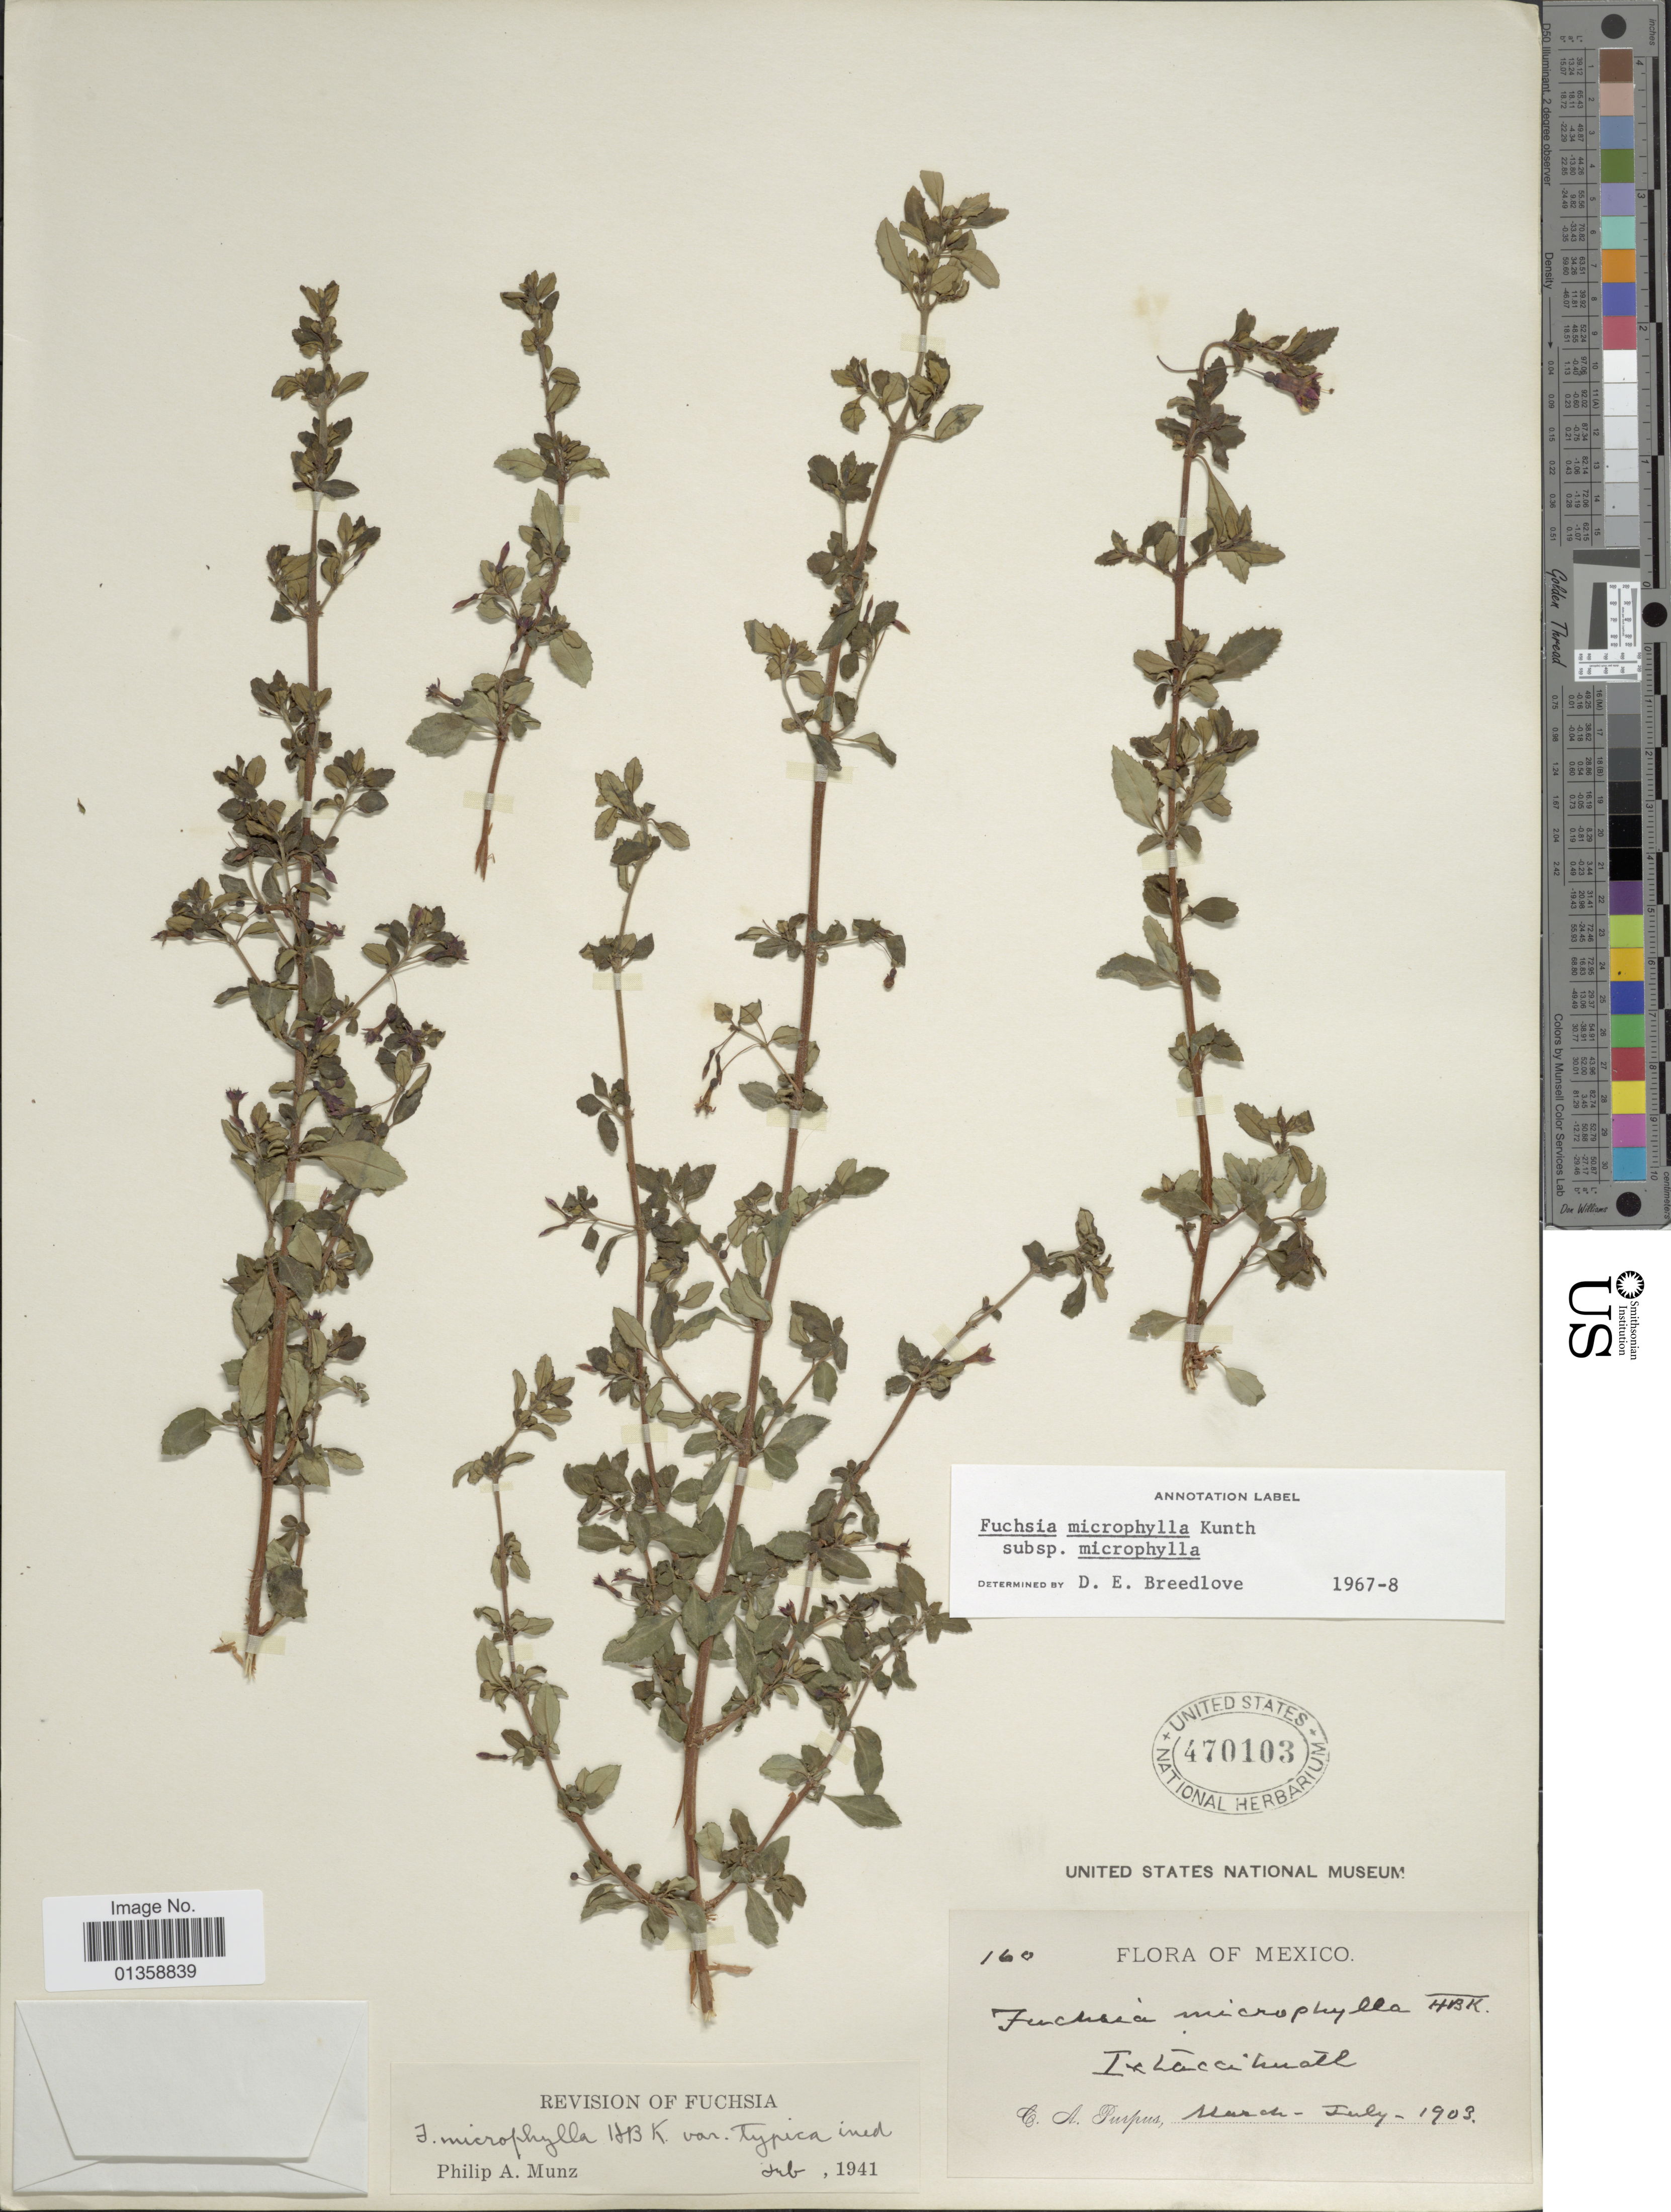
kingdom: Plantae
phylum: Tracheophyta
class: Magnoliopsida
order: Myrtales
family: Onagraceae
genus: Fuchsia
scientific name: Fuchsia microphylla subsp. microphylla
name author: Kunth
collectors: C. A. Purpus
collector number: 160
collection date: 1903-03/1903-07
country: Mexico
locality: Iztaccihuatl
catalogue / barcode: US 470103